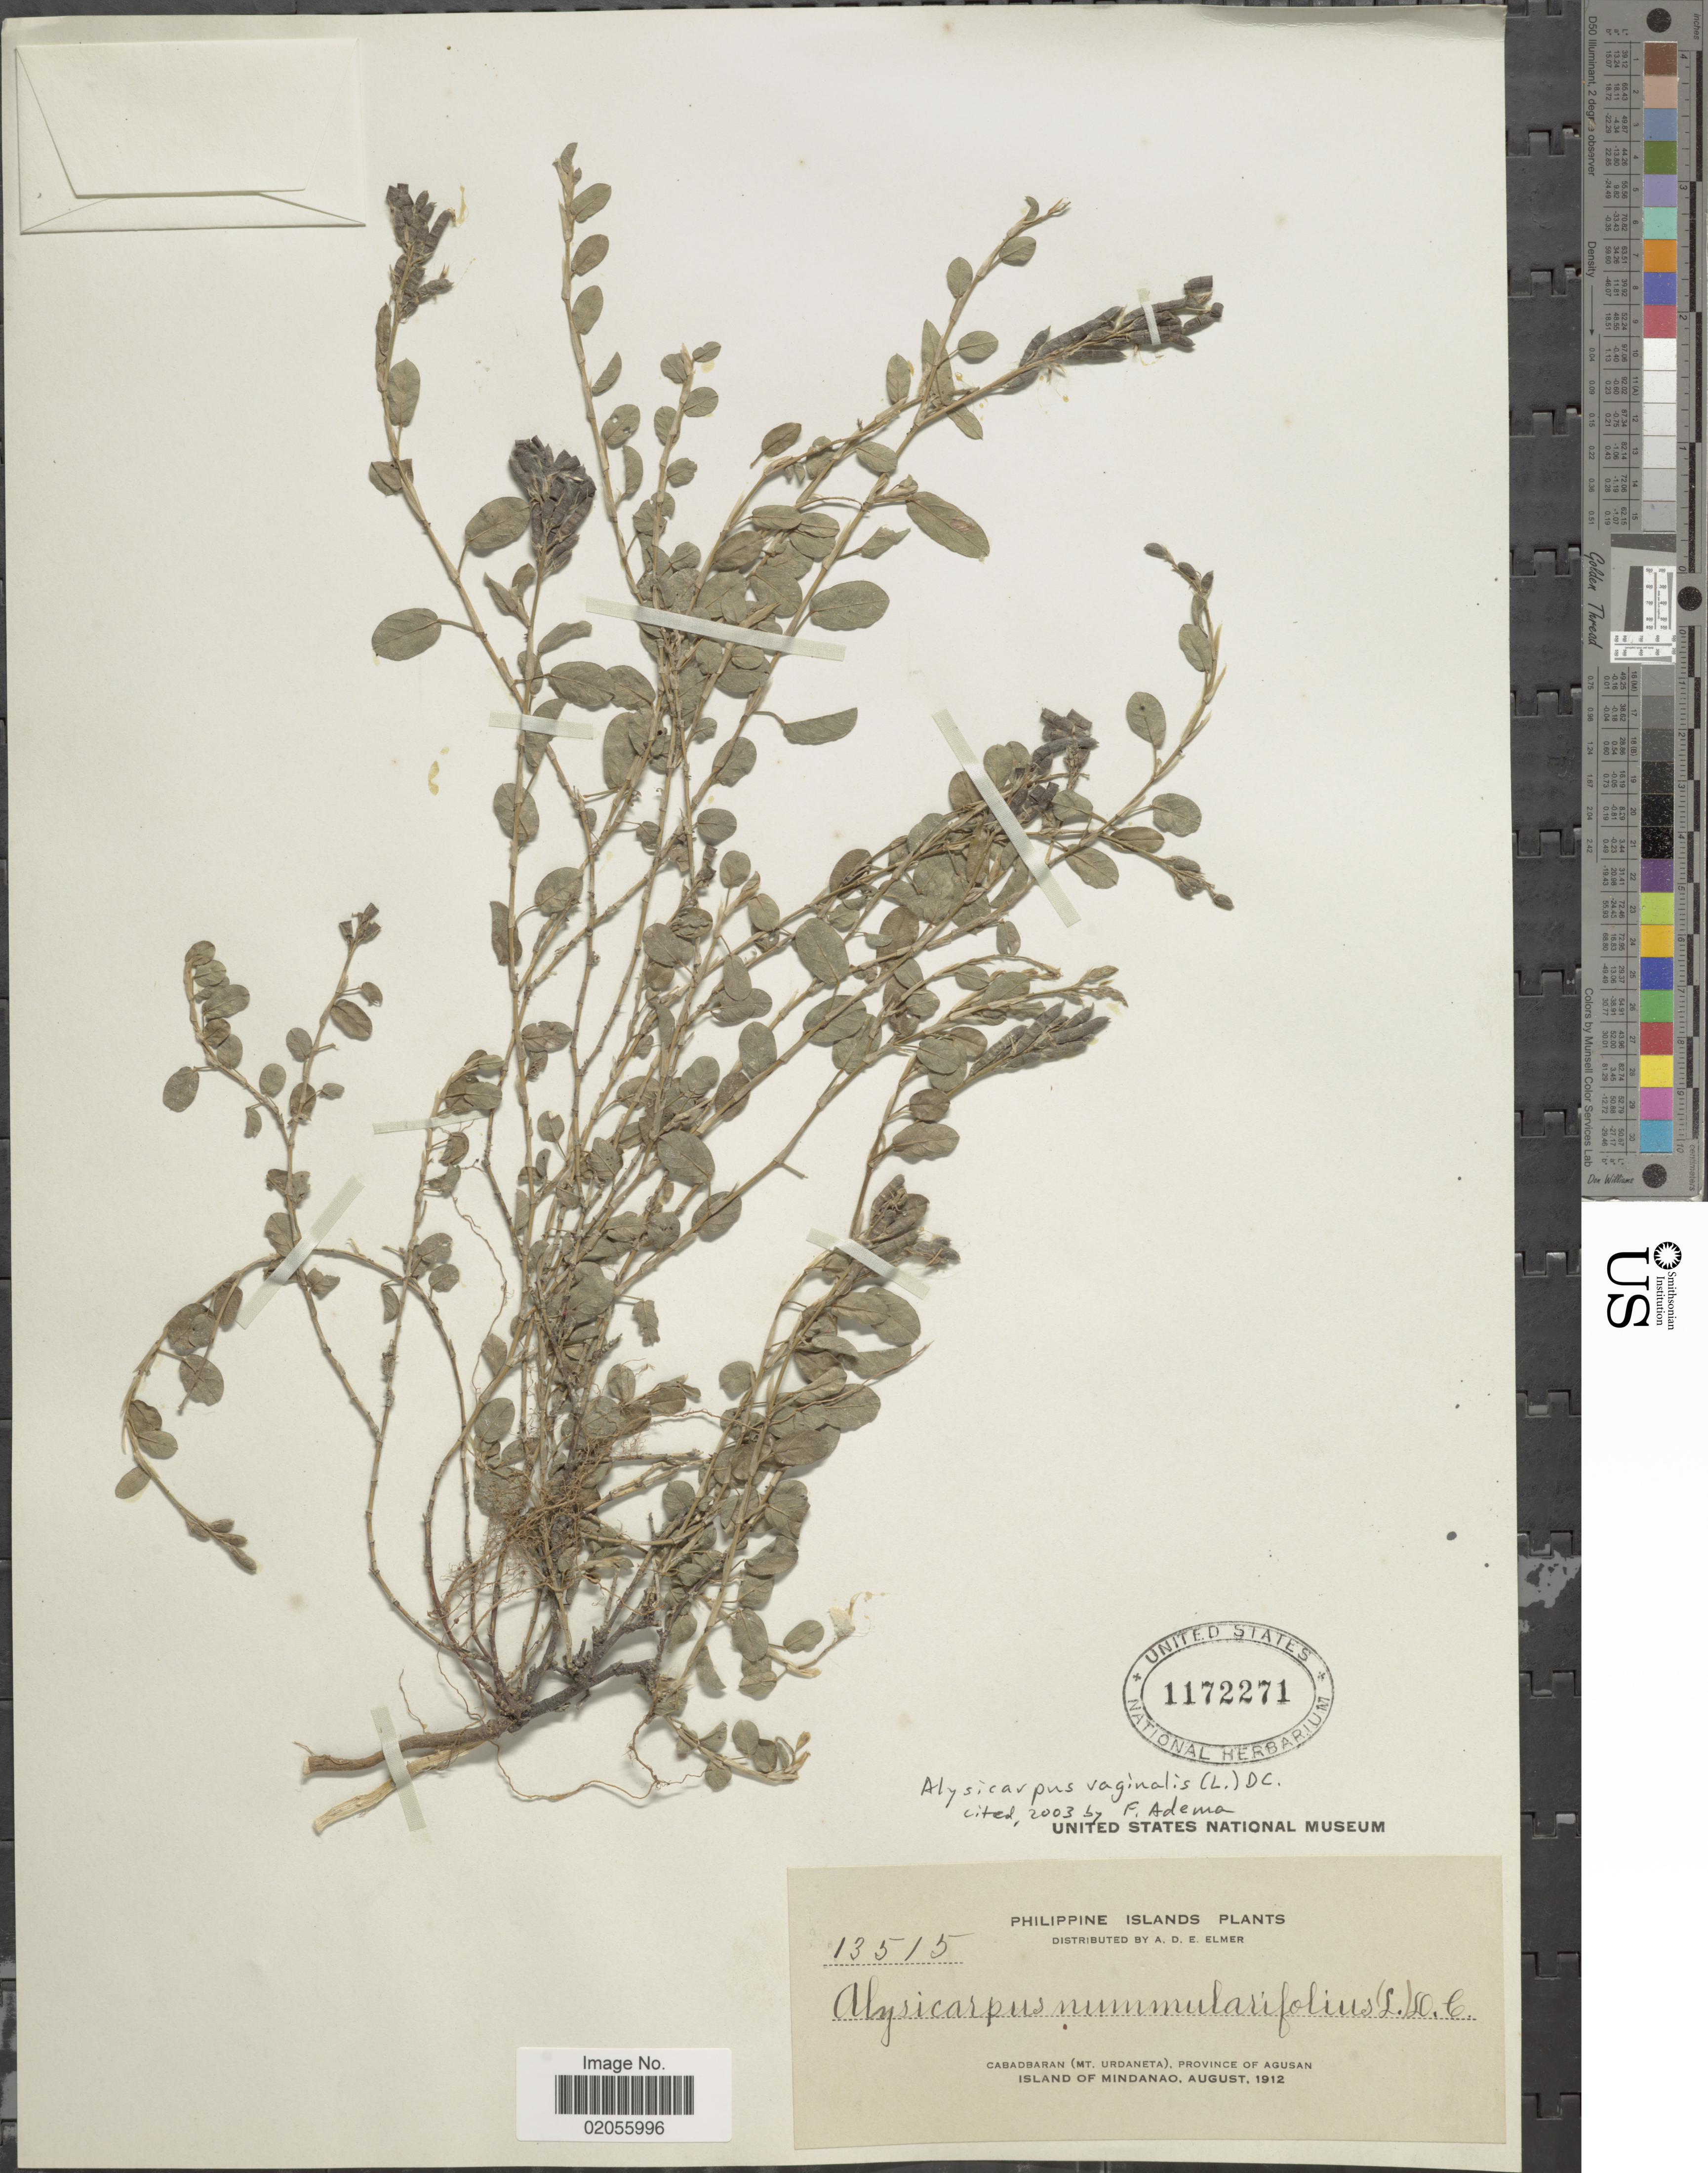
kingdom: Plantae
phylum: Tracheophyta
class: Magnoliopsida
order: Fabales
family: Fabaceae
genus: Alysicarpus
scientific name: Alysicarpus vaginalis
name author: (L.) DC.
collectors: A. D. E. Elmer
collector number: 13515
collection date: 1912-08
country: Philippines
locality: Cabadbaran (Mt. Urdaneta), Province of Agusan. Island of Mindanao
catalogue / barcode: US 1172271